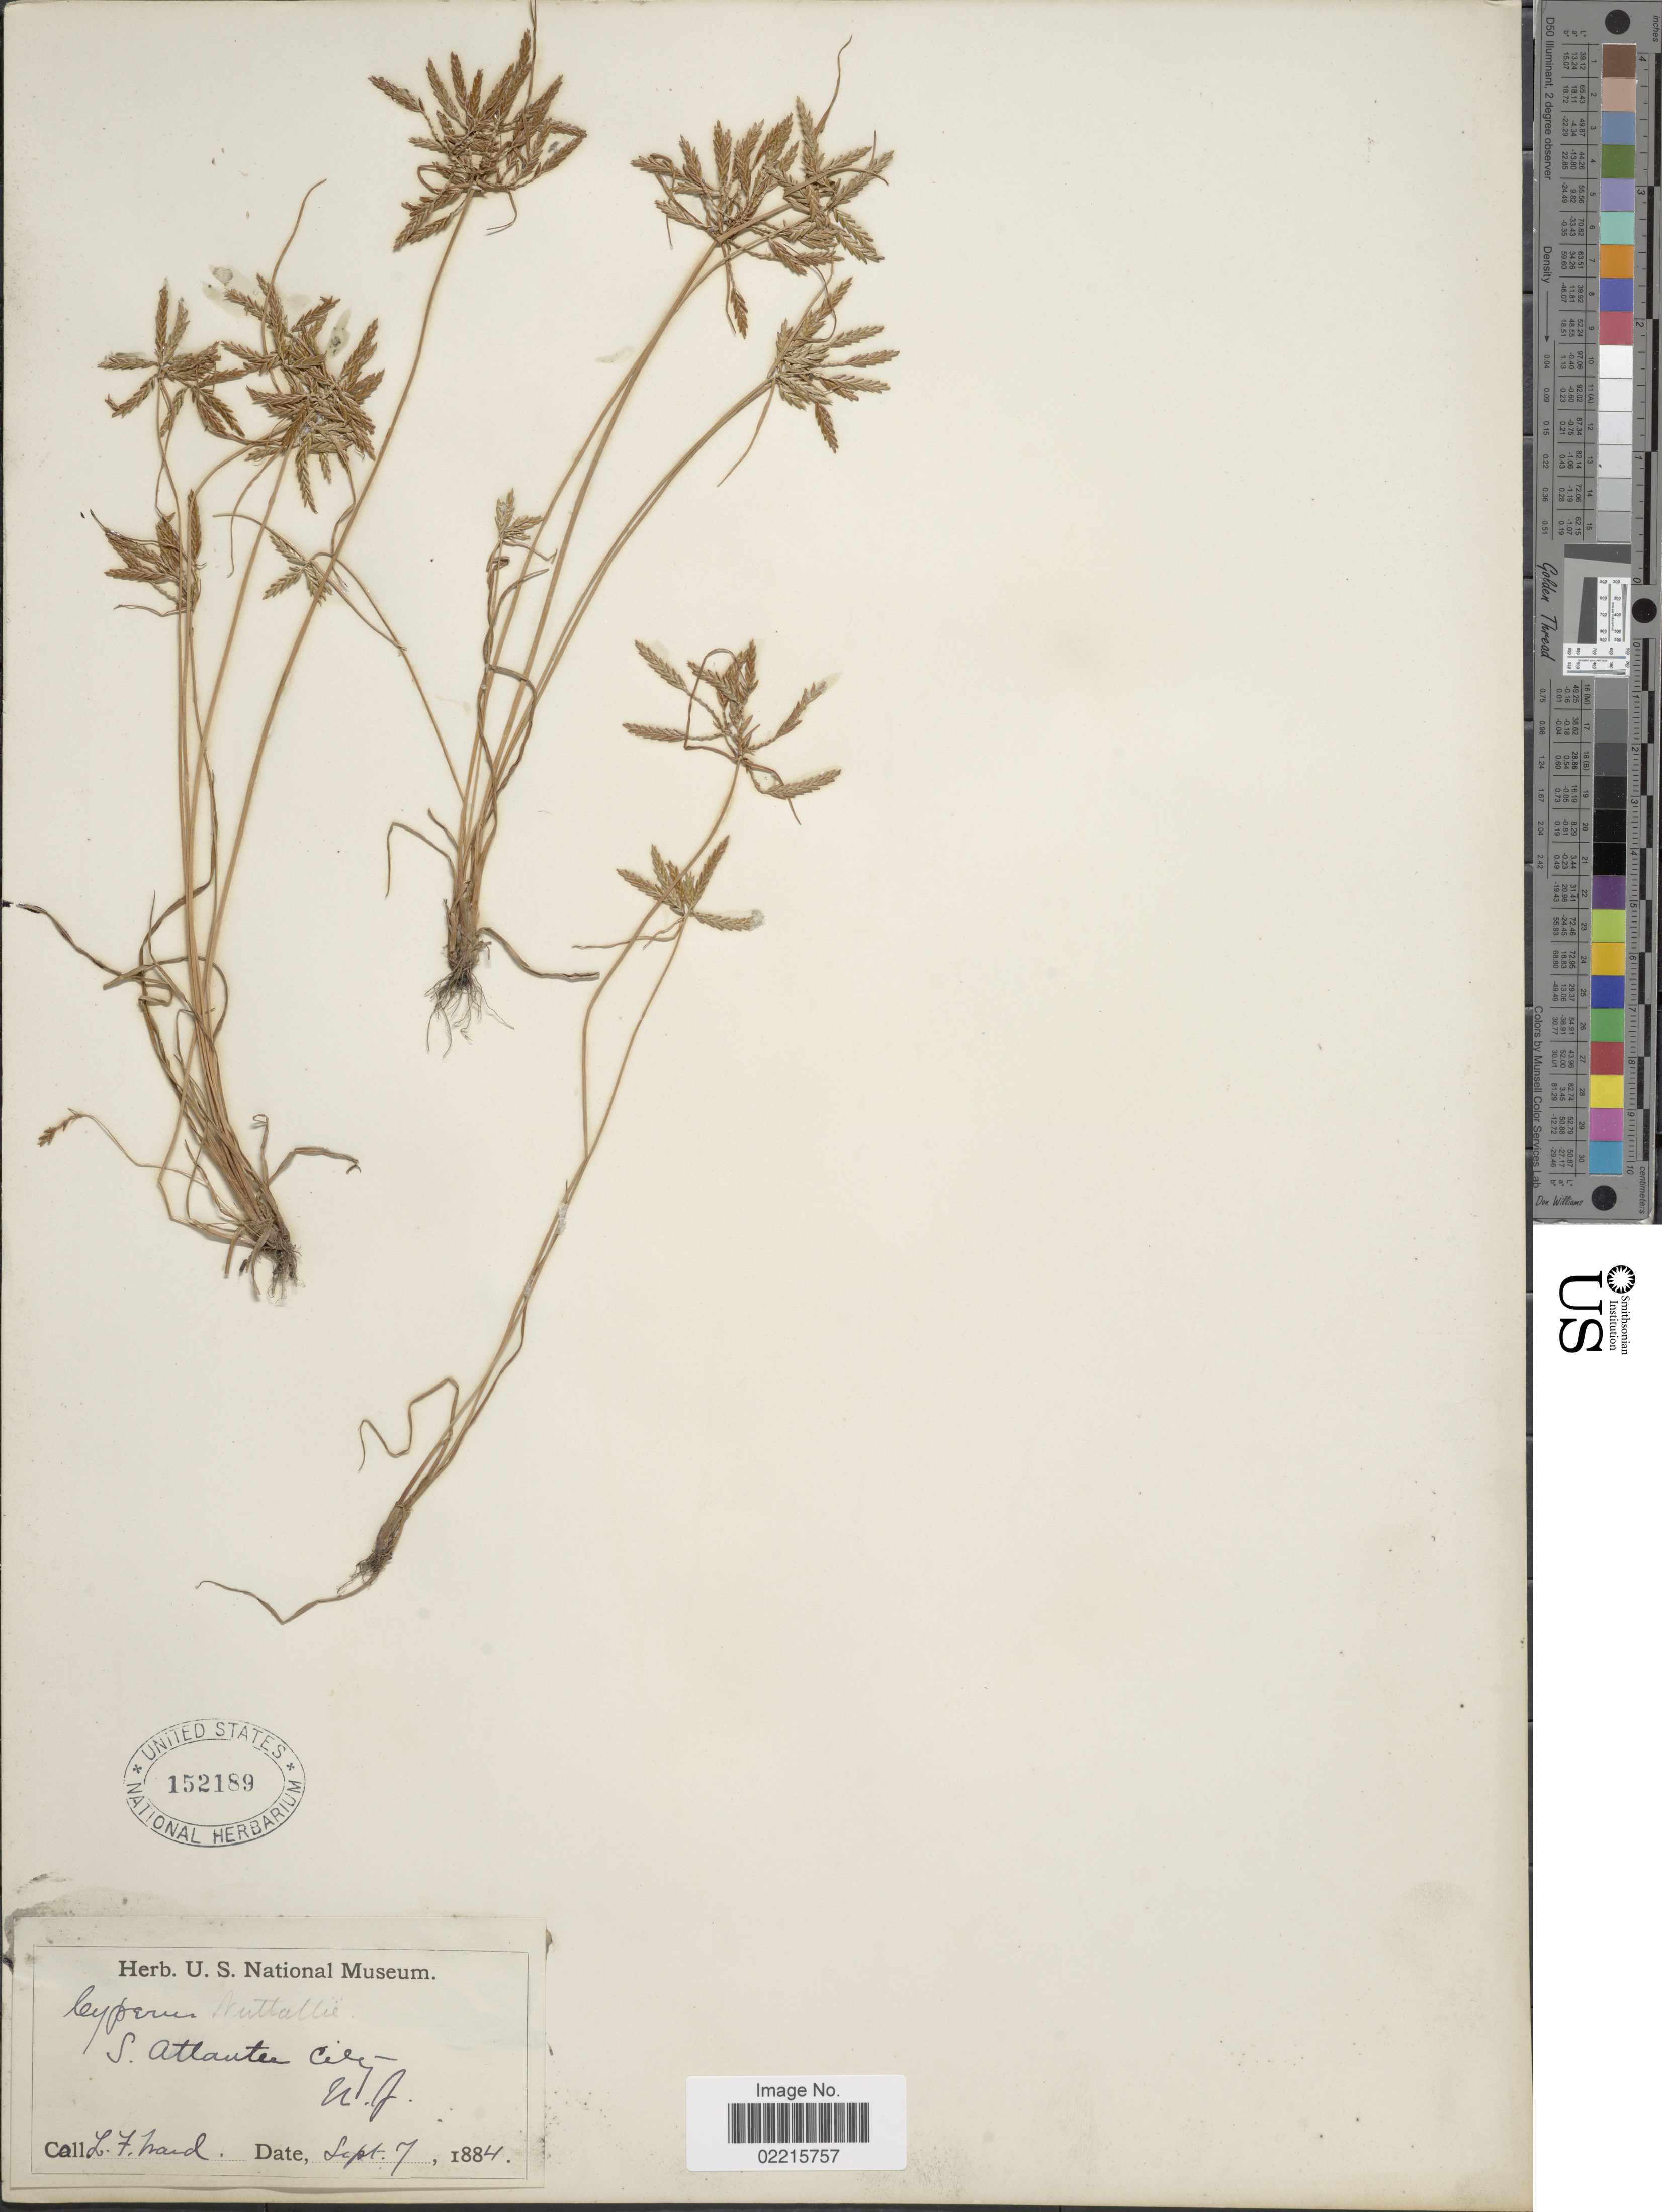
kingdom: Plantae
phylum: Tracheophyta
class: Liliopsida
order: Poales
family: Cyperaceae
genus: Cyperus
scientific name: Cyperus filicinus Vahl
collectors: L. Ward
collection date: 1884-09-07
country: United States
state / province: New Jersey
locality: S. Atlantic City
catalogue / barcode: US 152189